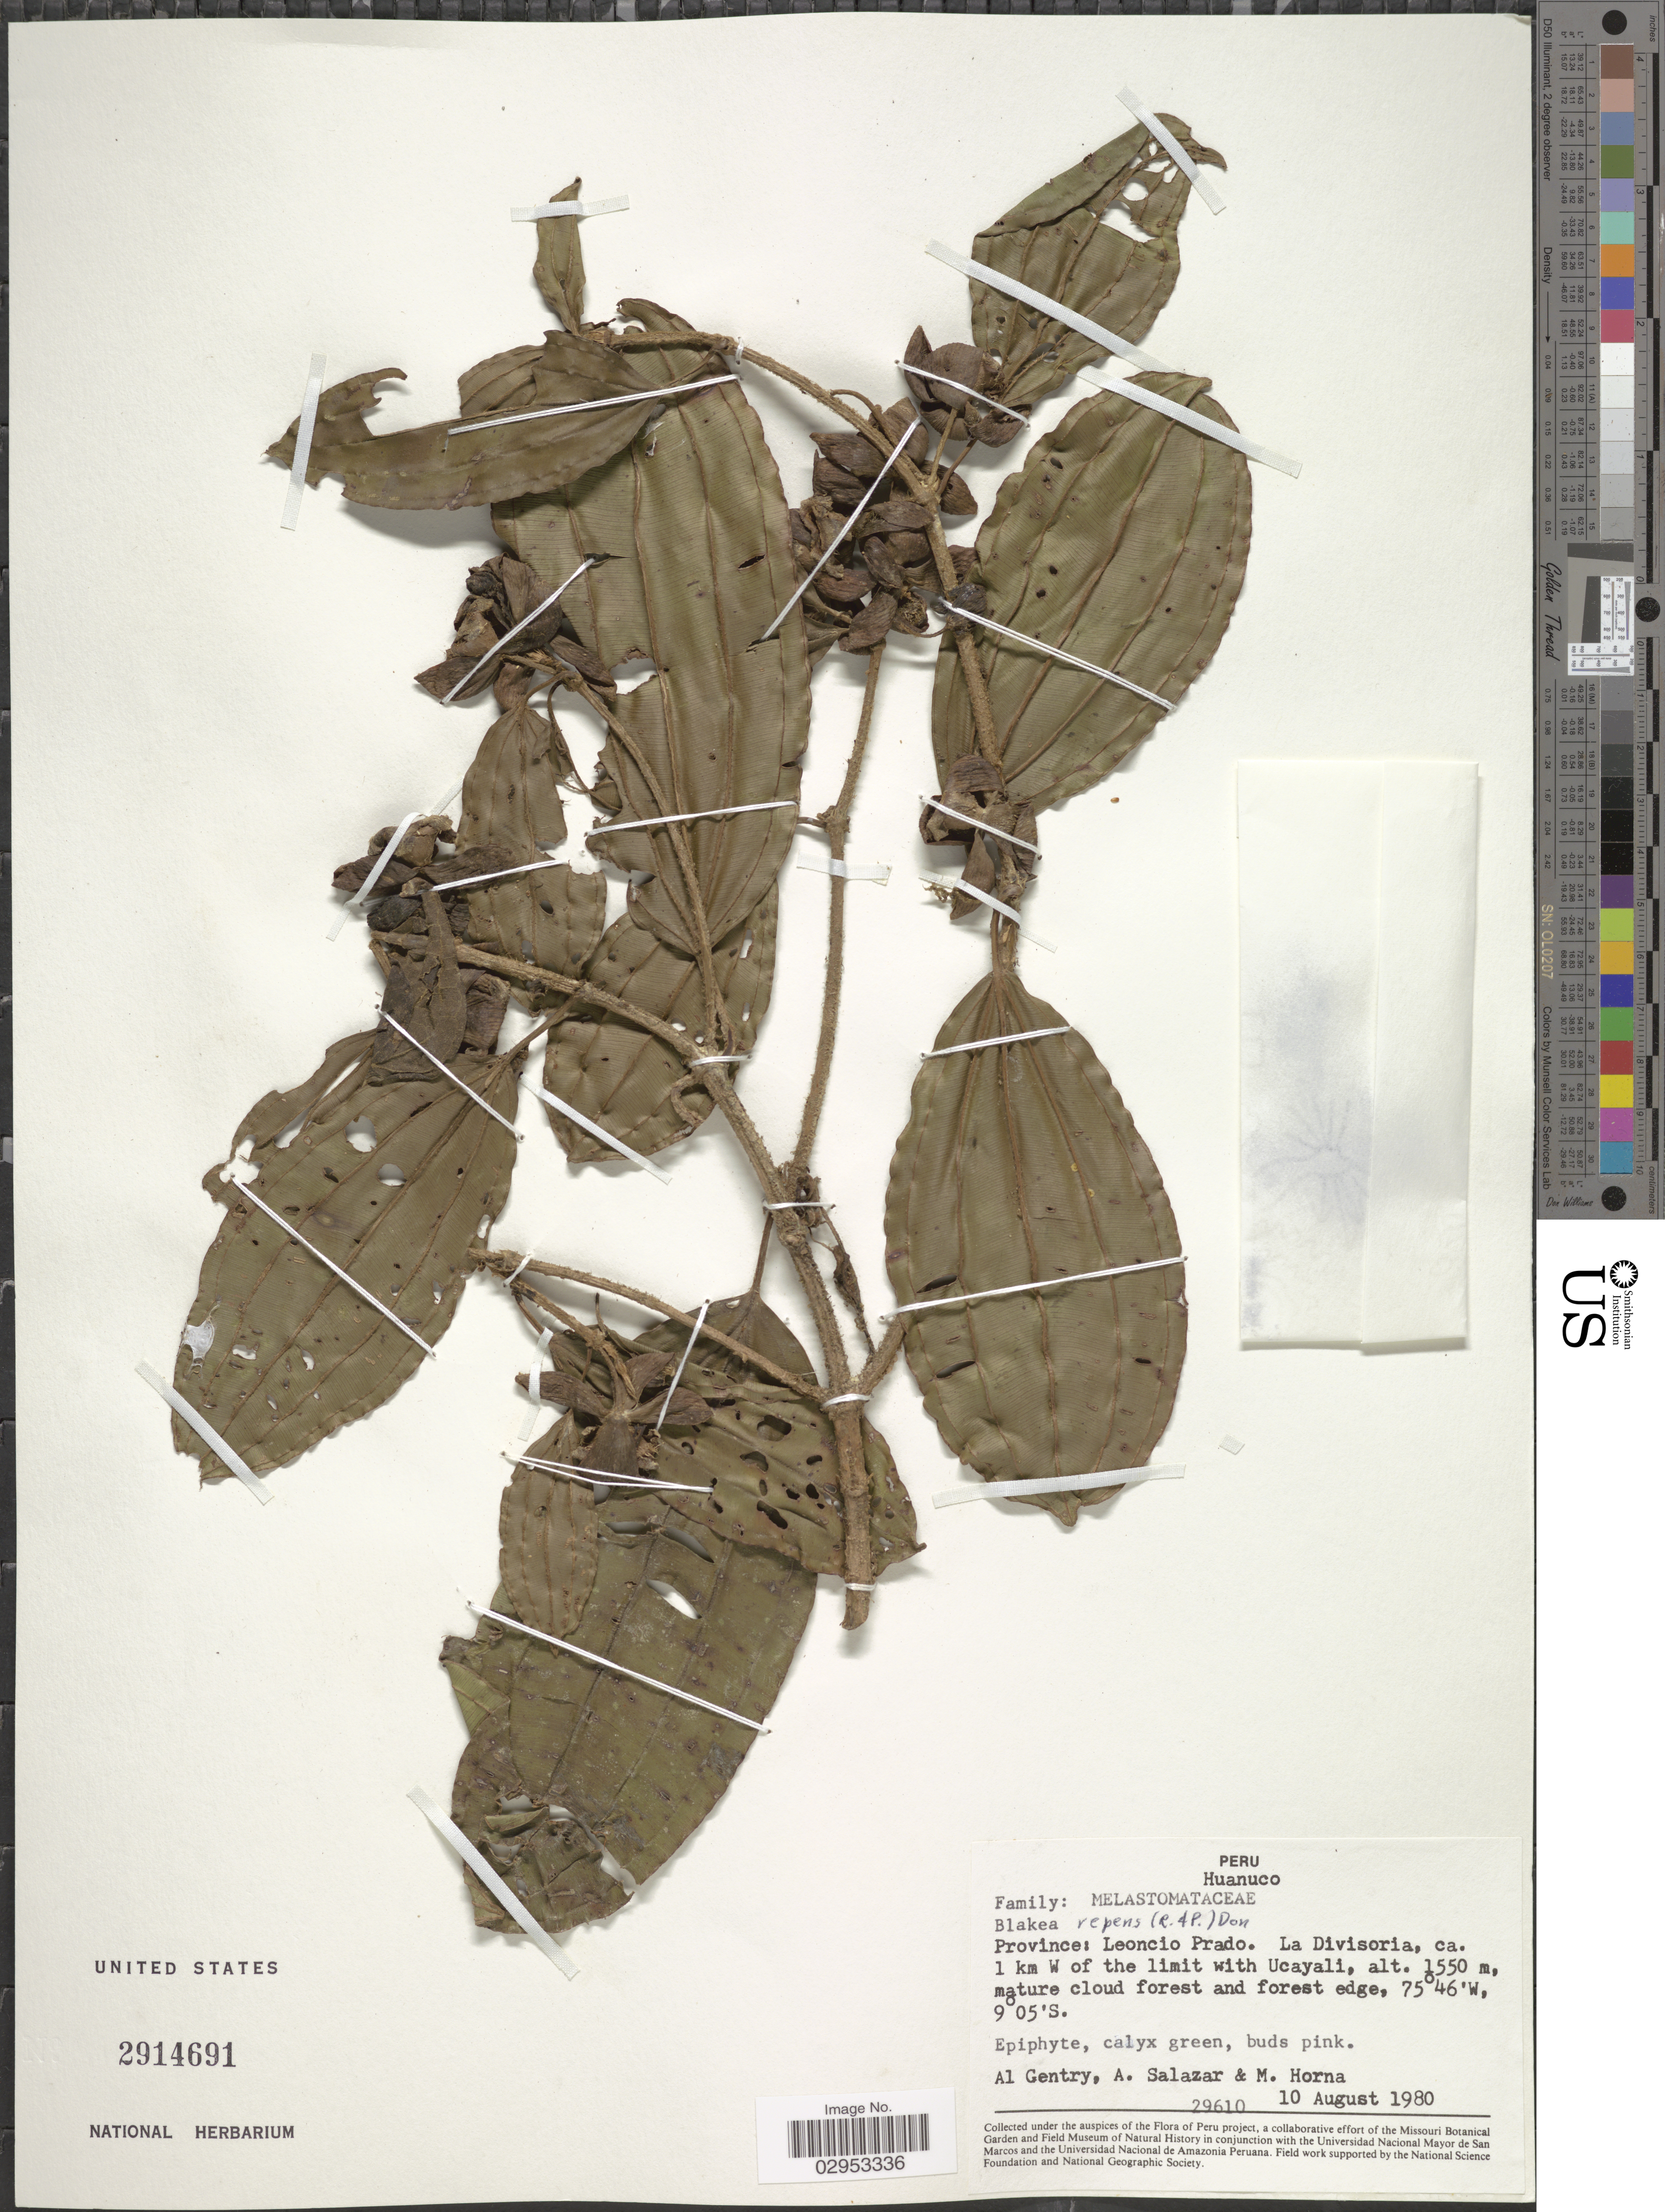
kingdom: Plantae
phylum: Tracheophyta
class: Magnoliopsida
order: Myrtales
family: Melastomataceae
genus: Blakea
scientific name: Blakea repens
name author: (Ruiz & Pav.) D. Don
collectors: A. H. Gentry, A. Salazar & M. Horna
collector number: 29610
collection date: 1980-08-10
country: Peru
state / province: Huánuco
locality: Province: Leoncio Prado. La Divisoria, ca. 1 km W of the limit with Ucayali.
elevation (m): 1550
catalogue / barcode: US 2914691